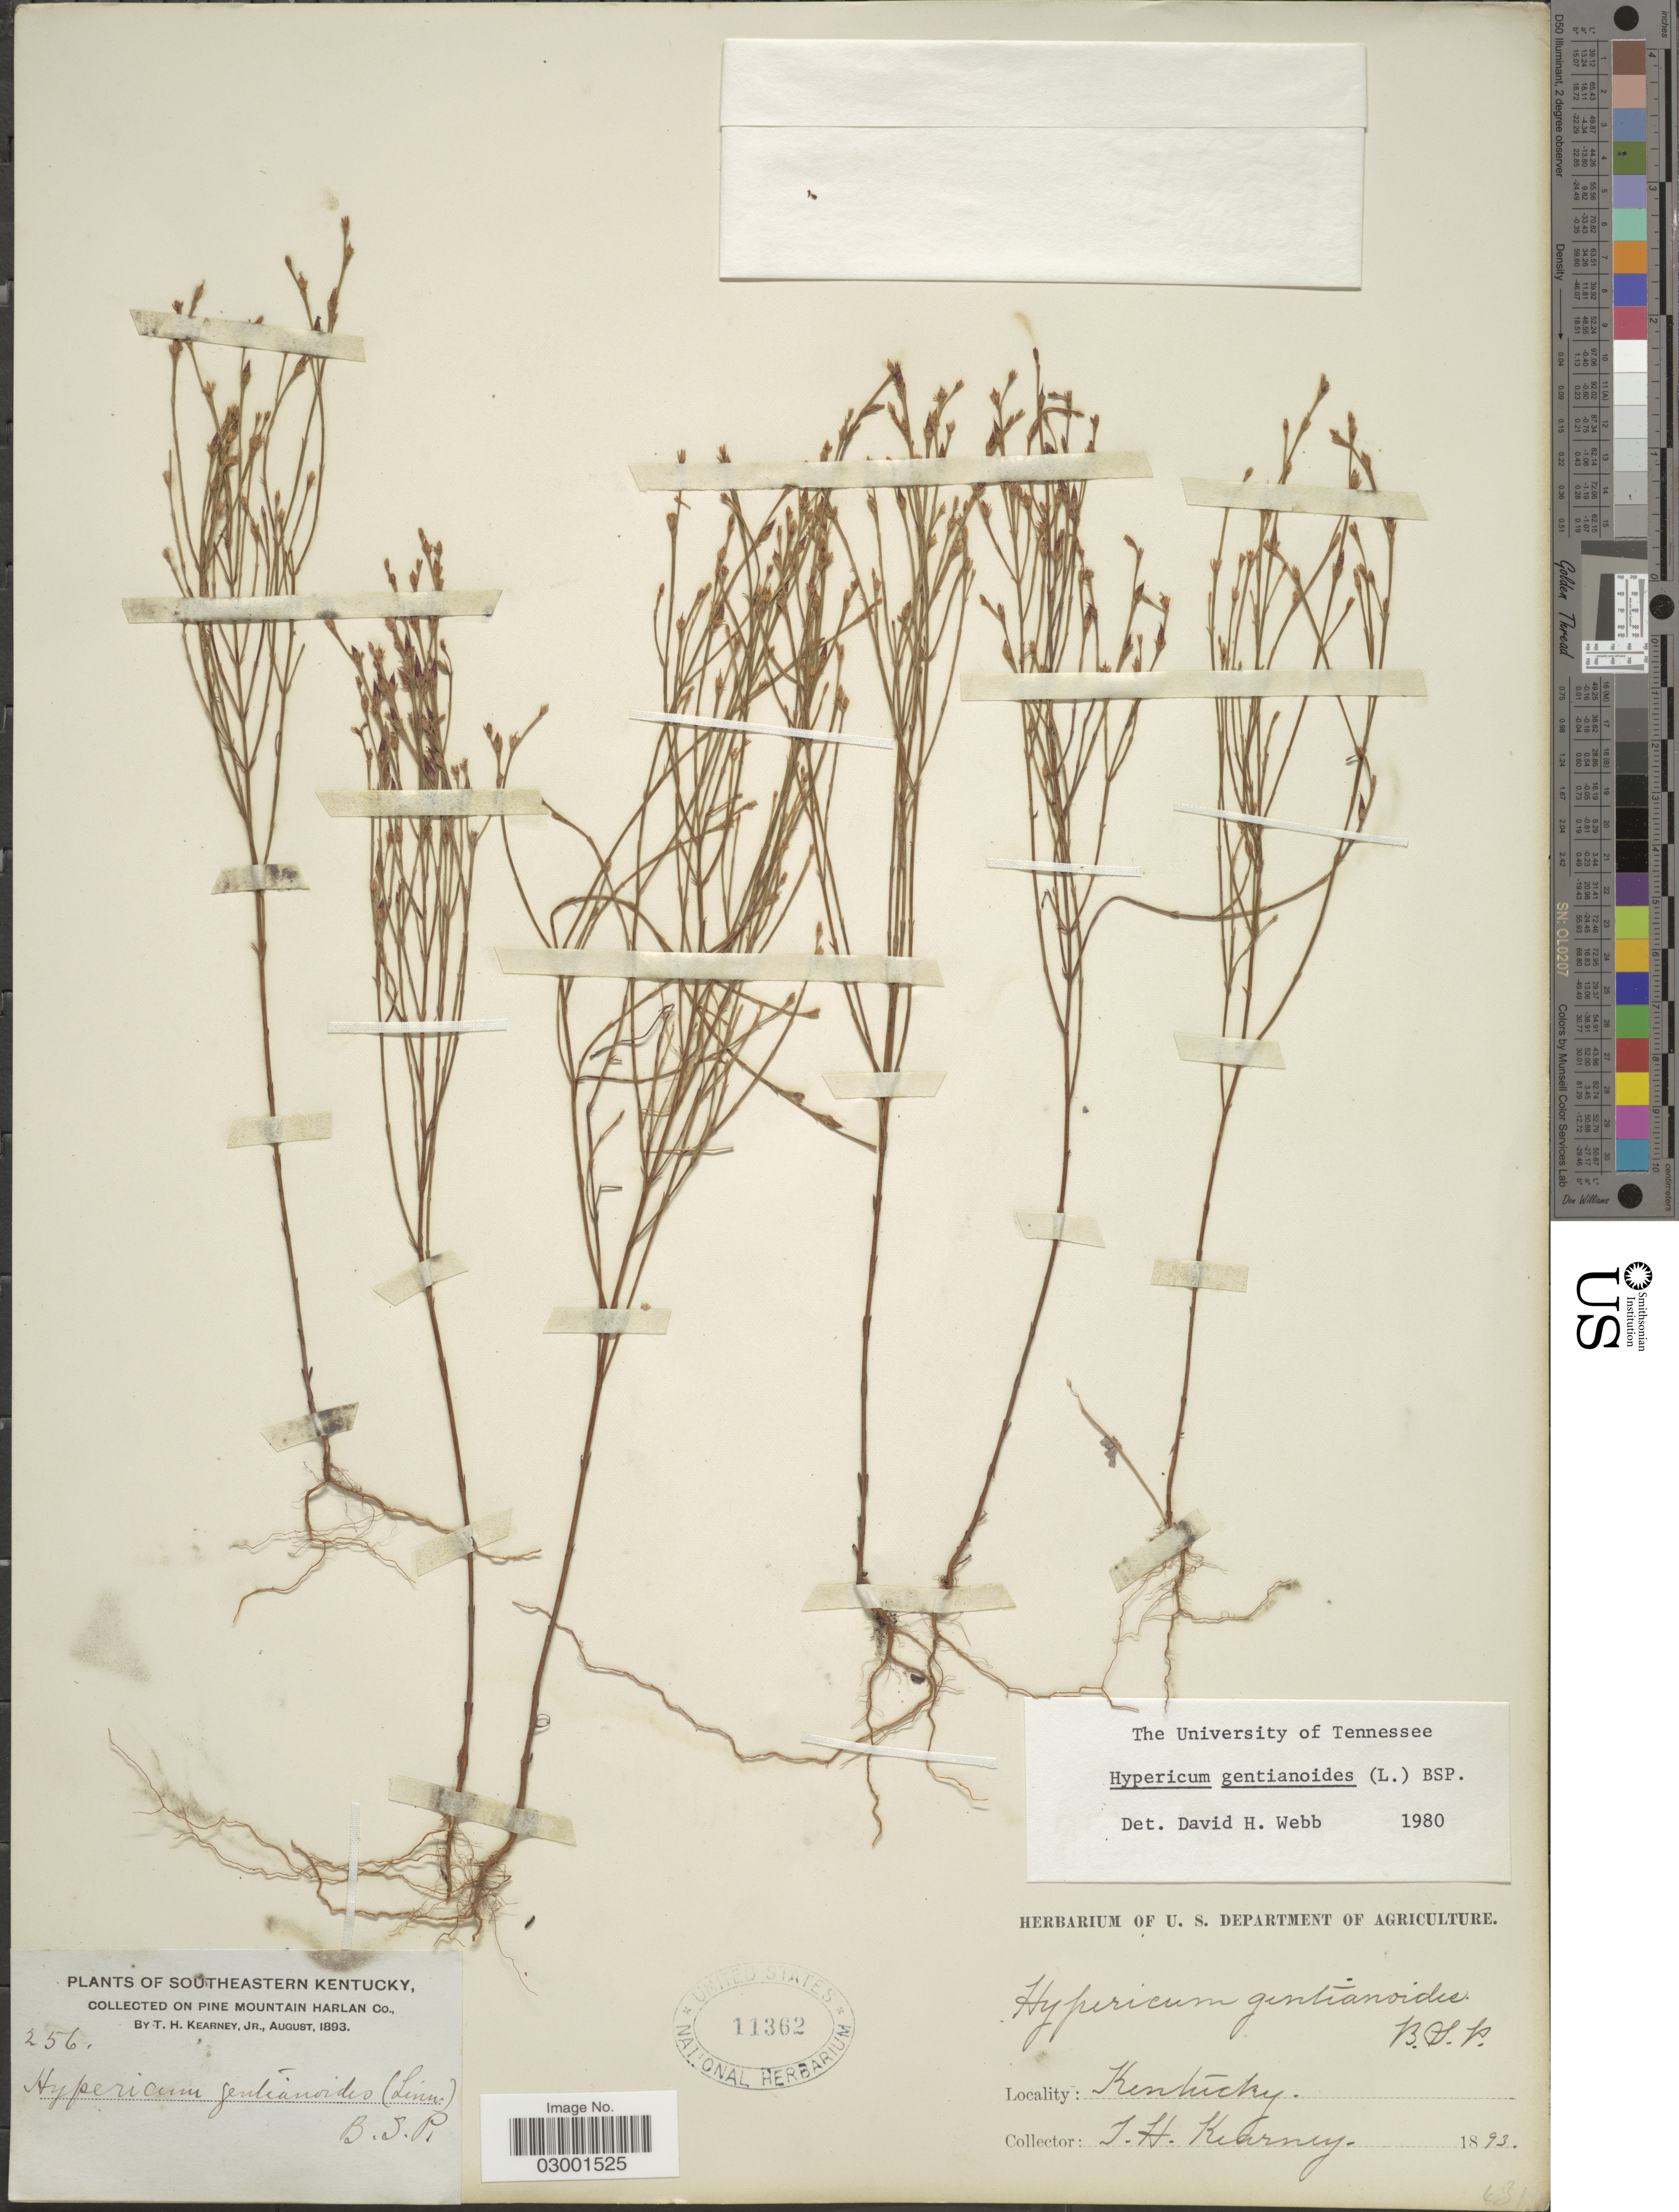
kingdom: Plantae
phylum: Tracheophyta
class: Magnoliopsida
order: Malpighiales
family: Hypericaceae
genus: Hypericum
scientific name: Hypericum gentianoides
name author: (L.) Britton, Stearns & Poggenb.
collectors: T. H. Kearney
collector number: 256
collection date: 1893-08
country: United States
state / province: Kentucky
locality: Southeastern Kentucky, Pine Mountain Harlan Co.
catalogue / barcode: US 11362